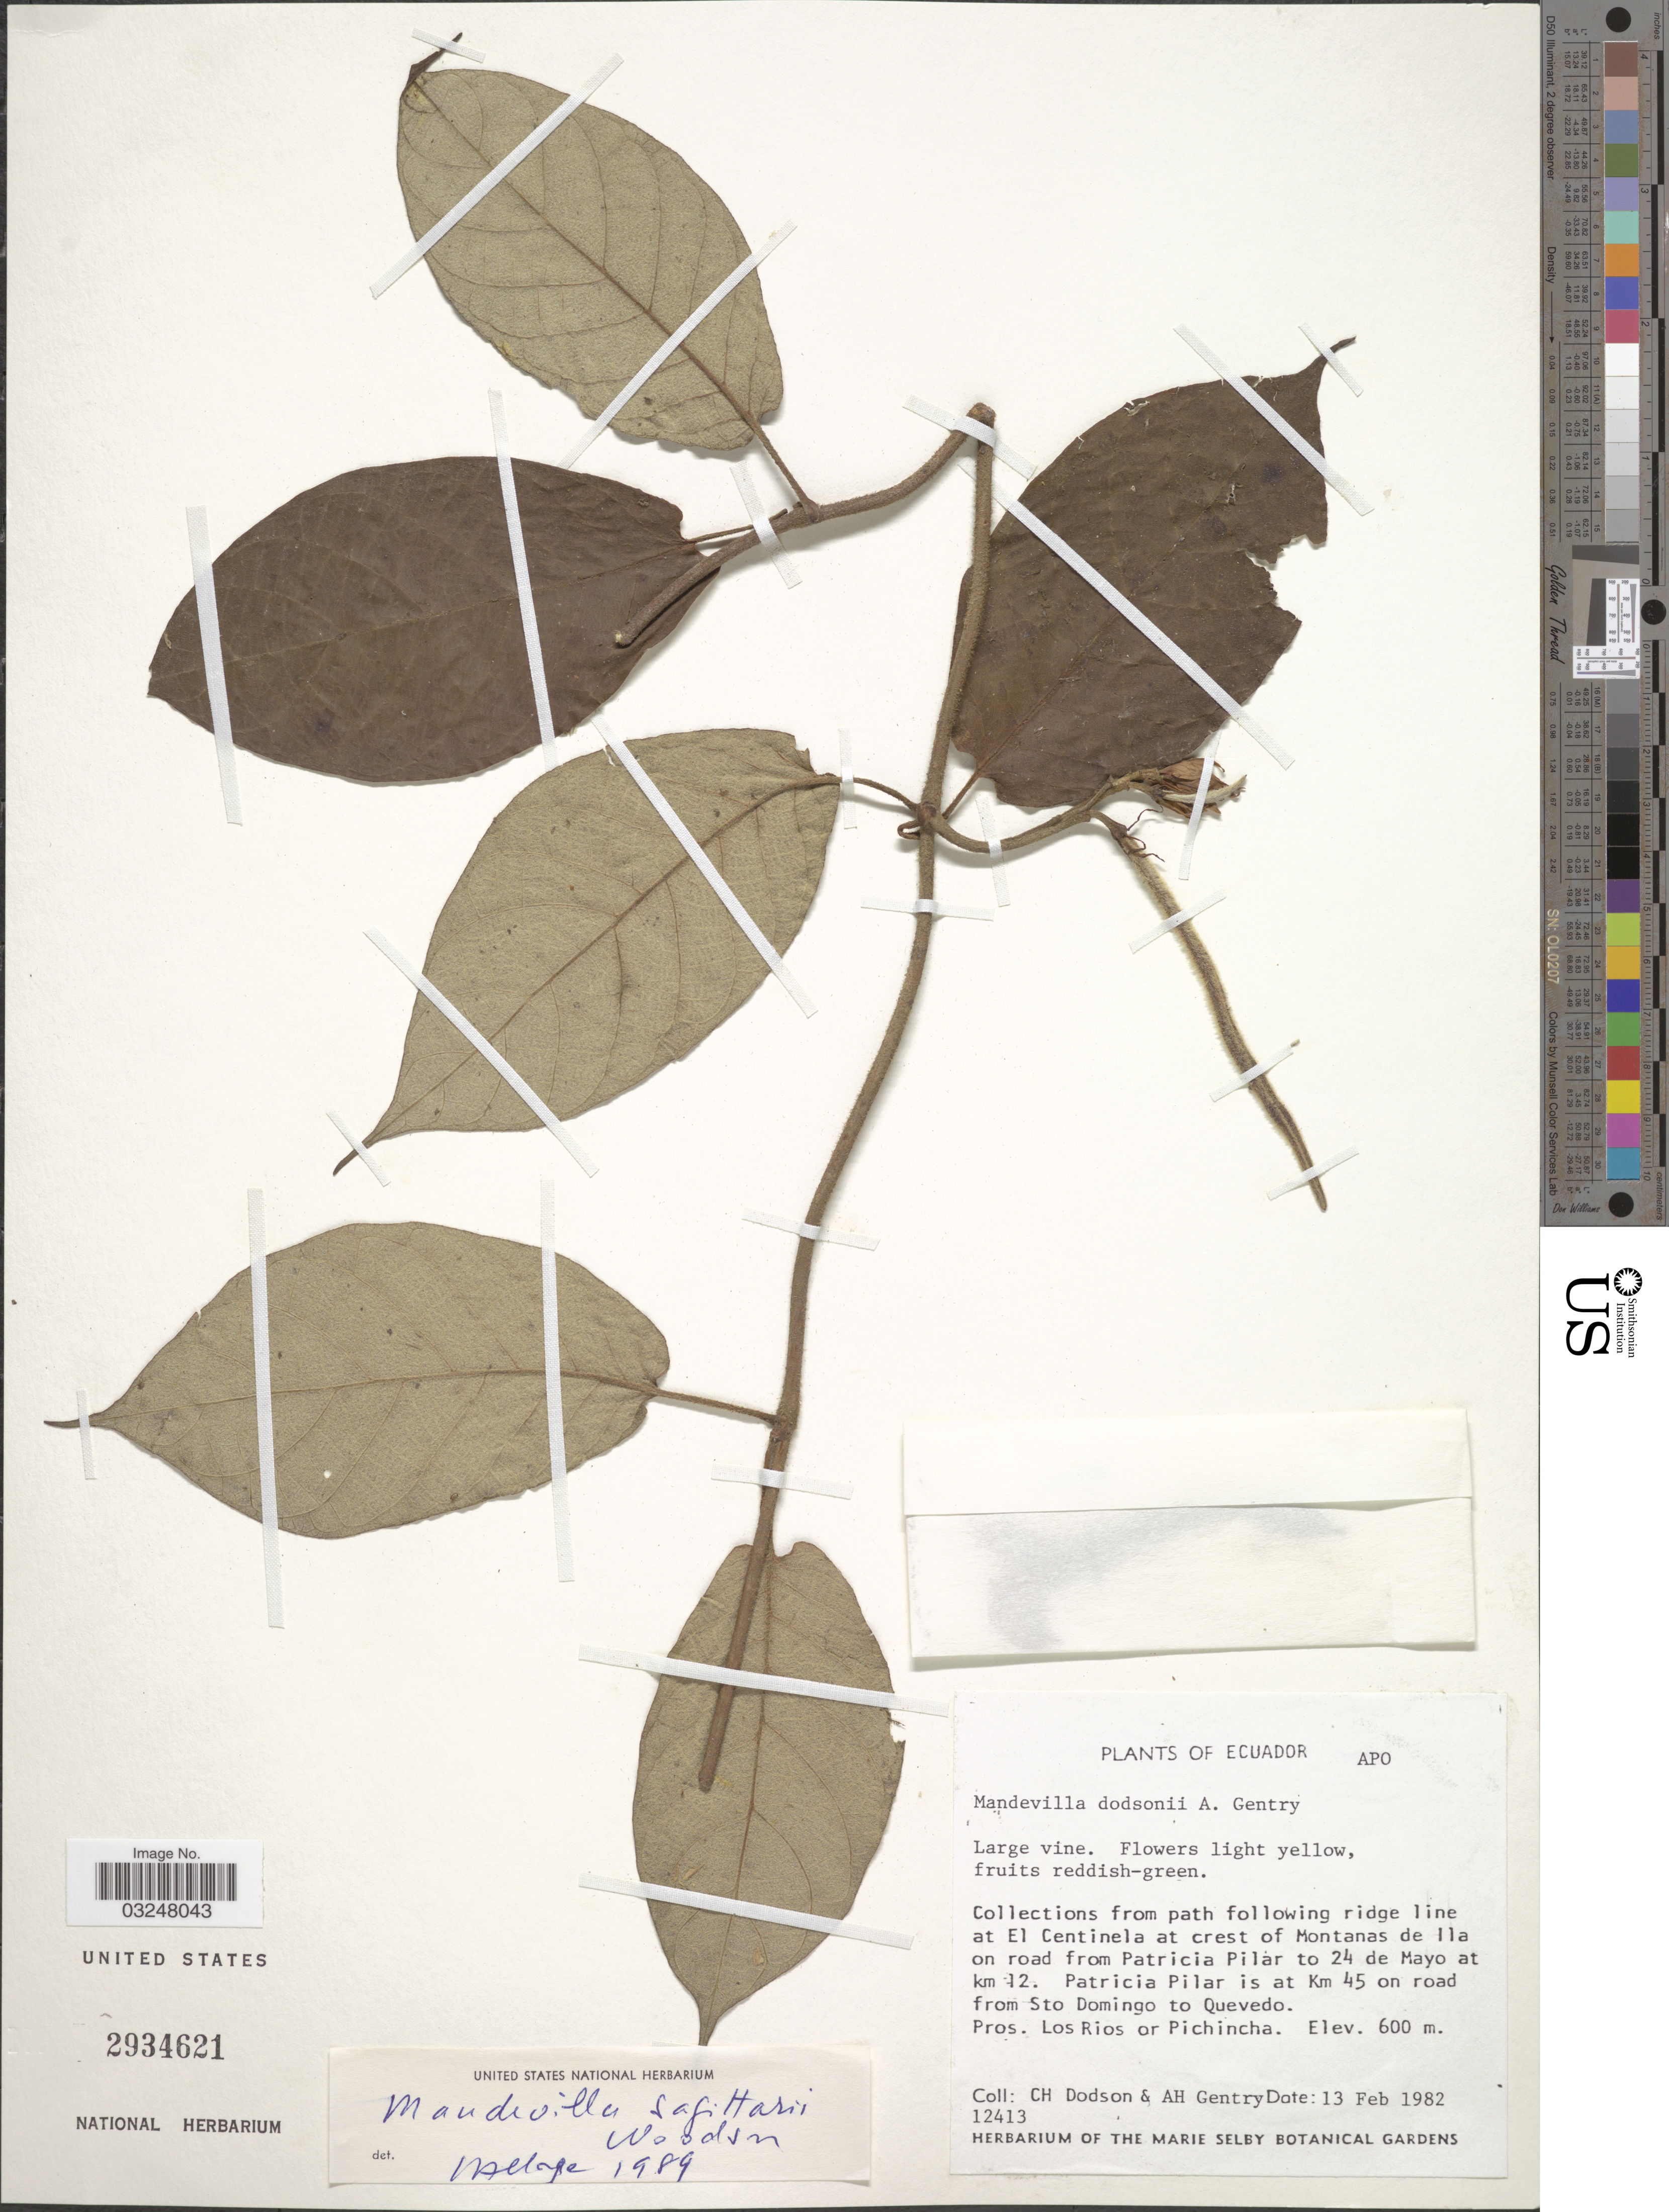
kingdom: Plantae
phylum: Tracheophyta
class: Magnoliopsida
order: Gentianales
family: Apocynaceae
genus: Mandevilla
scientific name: Mandevilla sagittarii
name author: Woodson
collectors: C. H. Dodson & A. H. Gentry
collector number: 12413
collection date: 1982-02-13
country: Ecuador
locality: From path following ridge line at El Centinela at crest of Montanas de Ila on road from Patricia Pilar to 24 de Mayo at km 12. Patricia Pilar is at Km 45 on road from Sto Domingo to Quevedo. Pros. Los Rios or Pichincha.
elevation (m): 600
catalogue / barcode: US 2934621